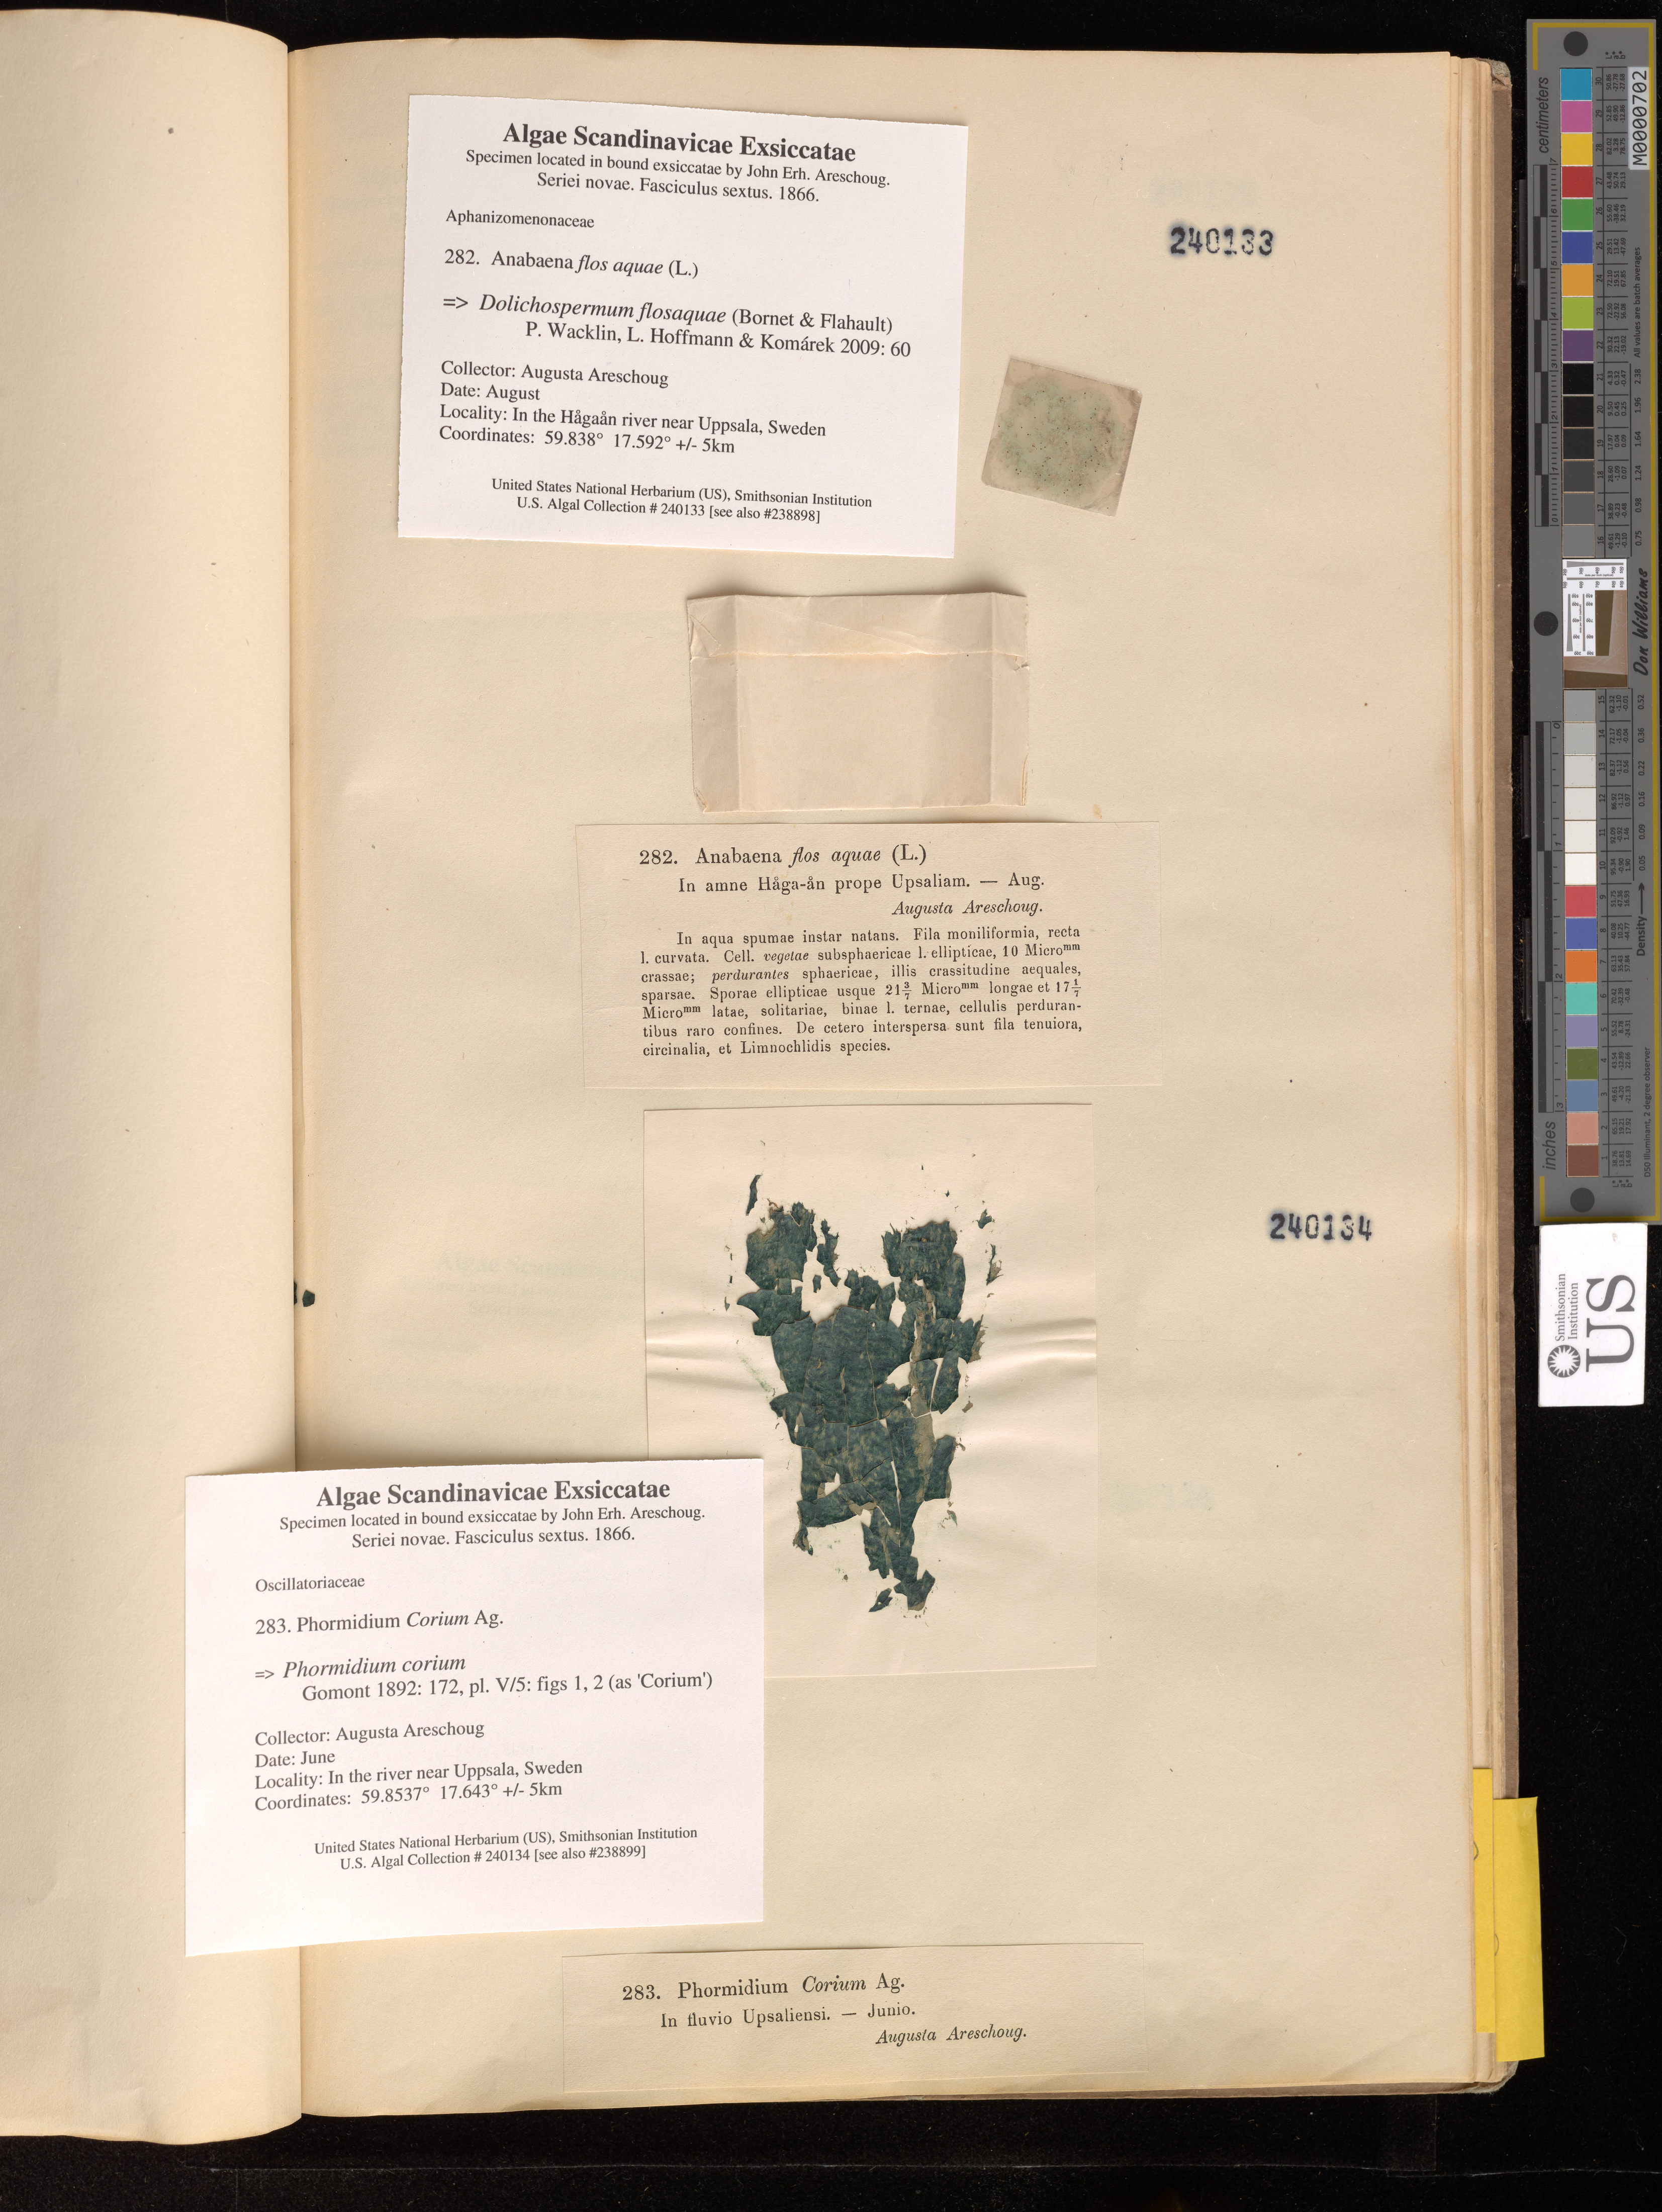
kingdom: Bacteria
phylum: Cyanobacteria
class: Cyanobacteriia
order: Cyanobacteriales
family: Oscillatoriaceae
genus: Phormidium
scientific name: Phormidium corium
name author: Gomont ex Gomont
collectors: A. Areschoug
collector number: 284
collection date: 1866-06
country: Sweden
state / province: Uppsala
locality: In the river near Uppsala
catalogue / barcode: US 240134